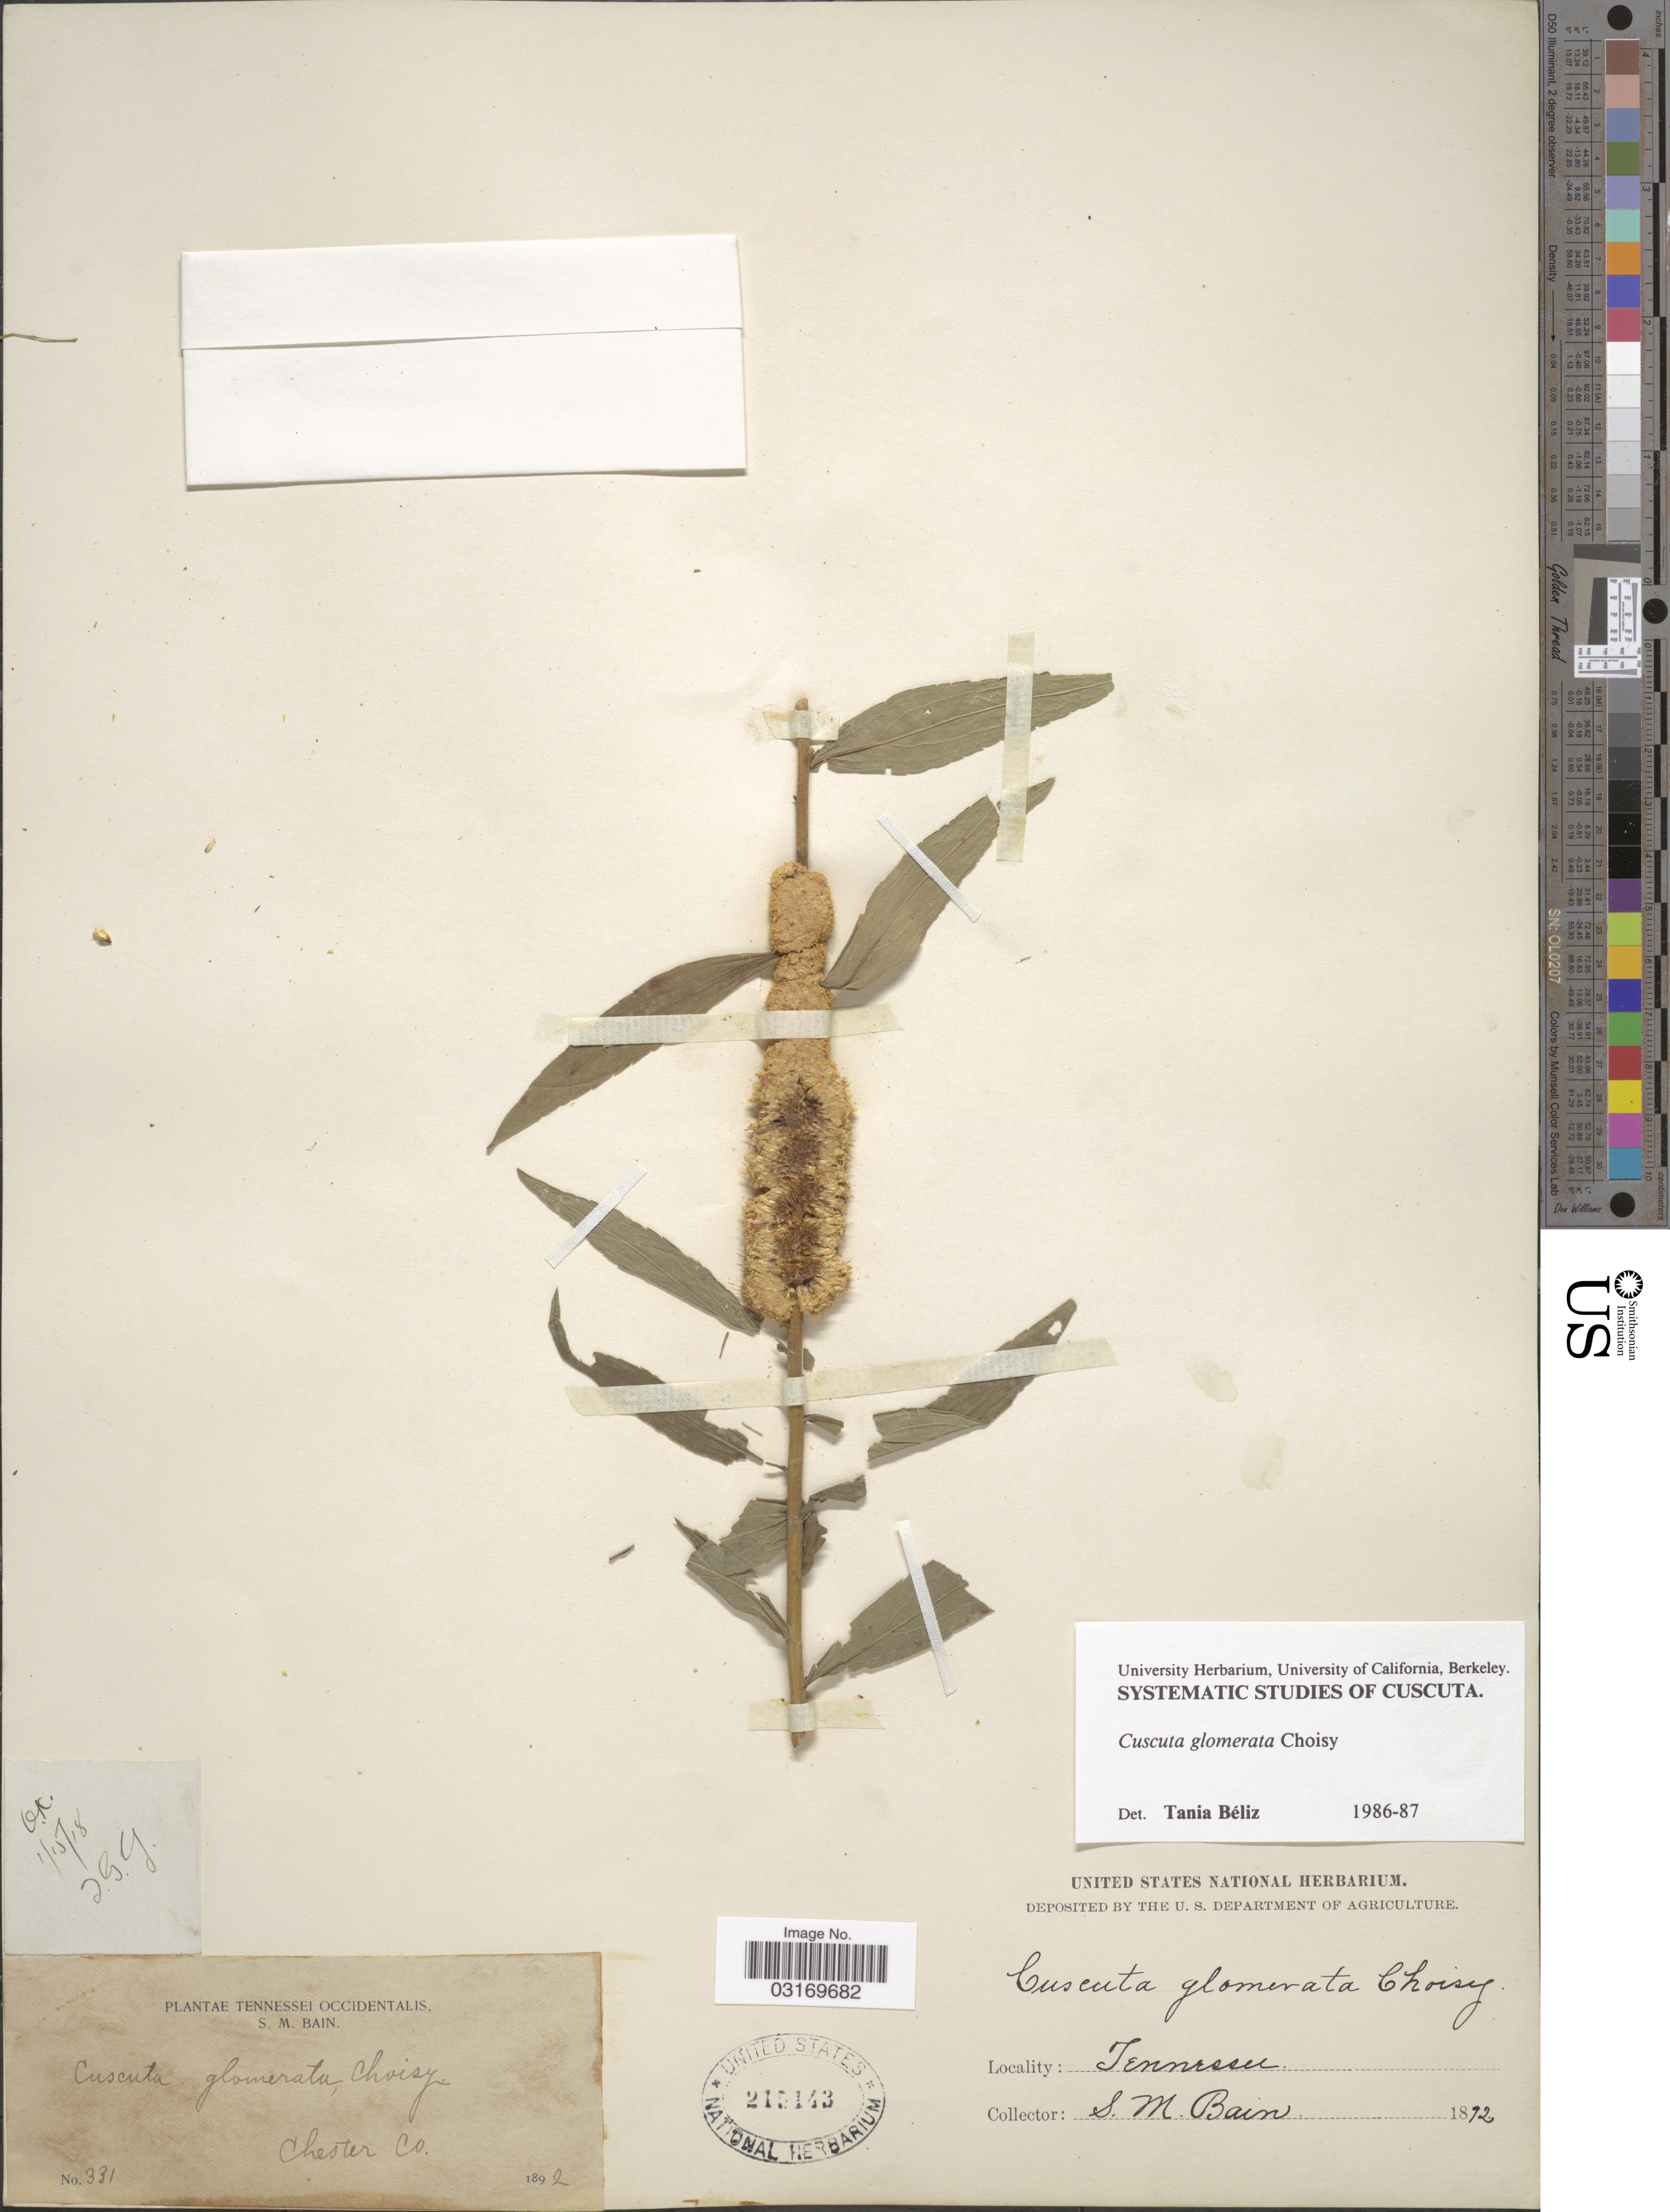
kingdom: Plantae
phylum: Tracheophyta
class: Magnoliopsida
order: Solanales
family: Convolvulaceae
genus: Cuscuta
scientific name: Cuscuta glomerata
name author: Chris.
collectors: S. M. Bain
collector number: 331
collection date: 1892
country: United States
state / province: Tennessee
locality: Tennessei Occidentalis. Chester Co.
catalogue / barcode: US 215143